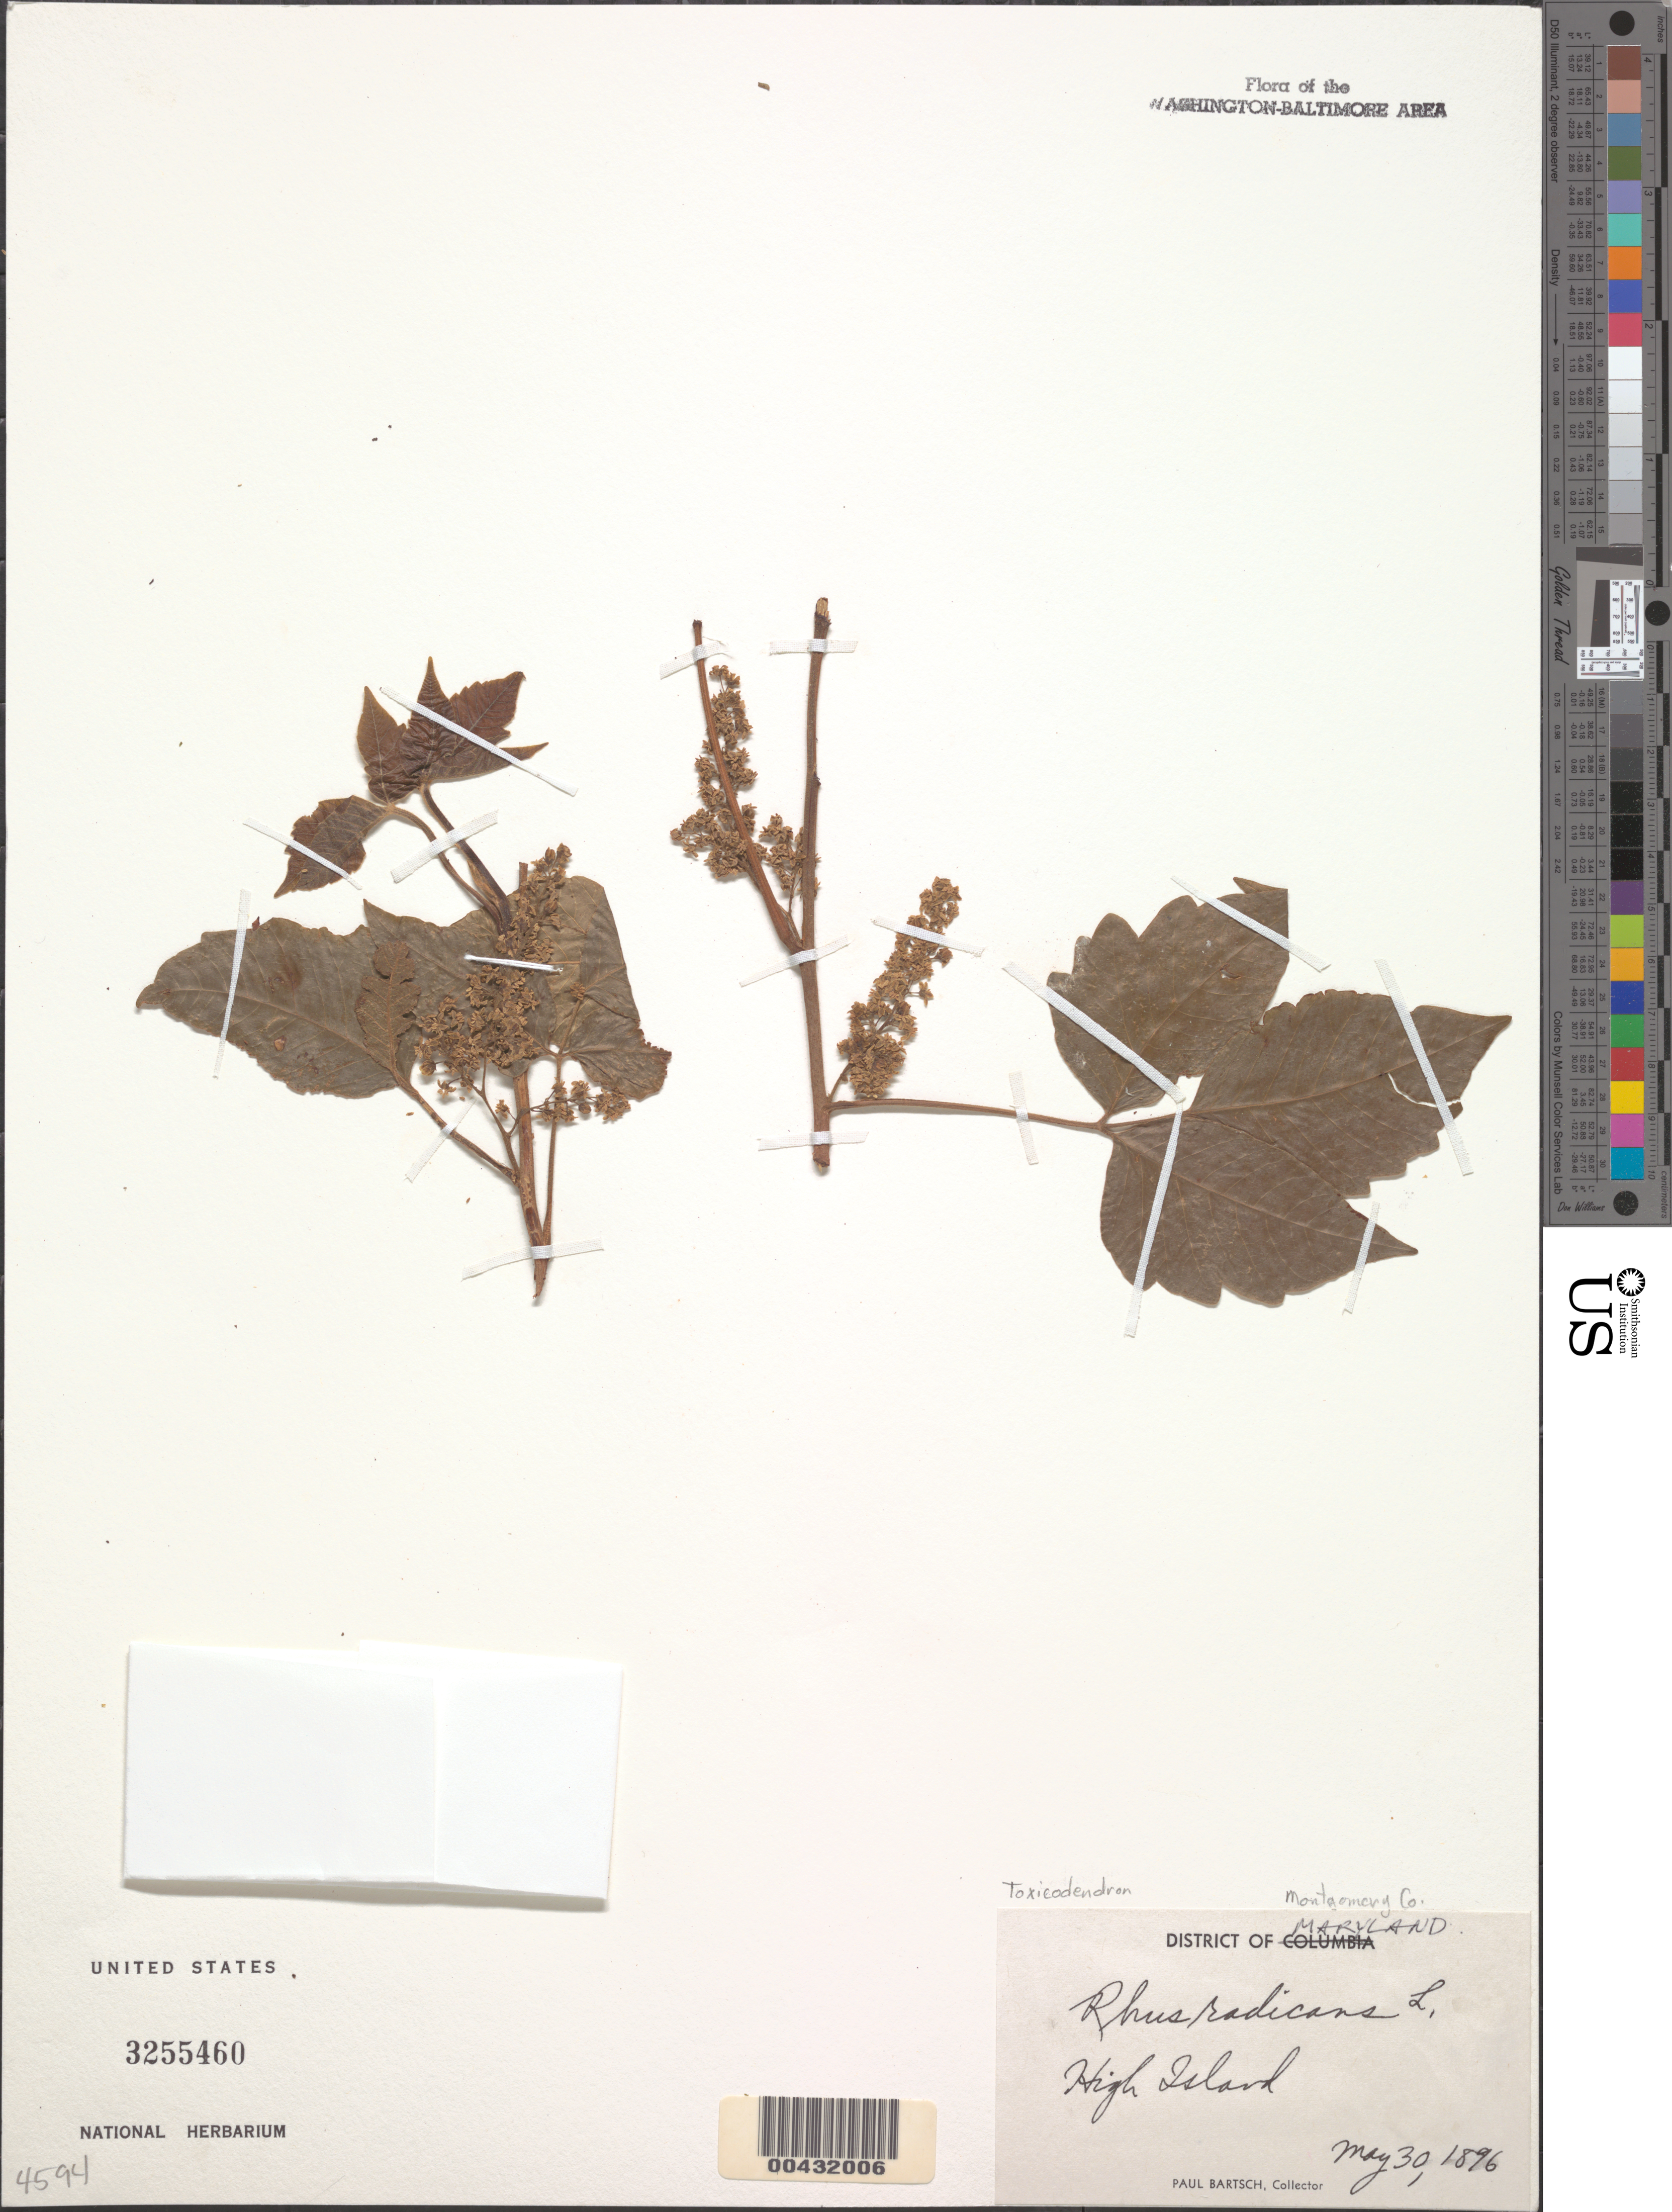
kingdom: Plantae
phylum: Tracheophyta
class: Magnoliopsida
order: Sapindales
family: Anacardiaceae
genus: Toxicodendron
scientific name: Toxicodendron radicans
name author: (L.) Kuntze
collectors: P. Bartsch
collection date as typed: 30 May 1896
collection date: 1896-05-30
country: United States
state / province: Maryland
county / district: Montgomery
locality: High Island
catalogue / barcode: US 3255460